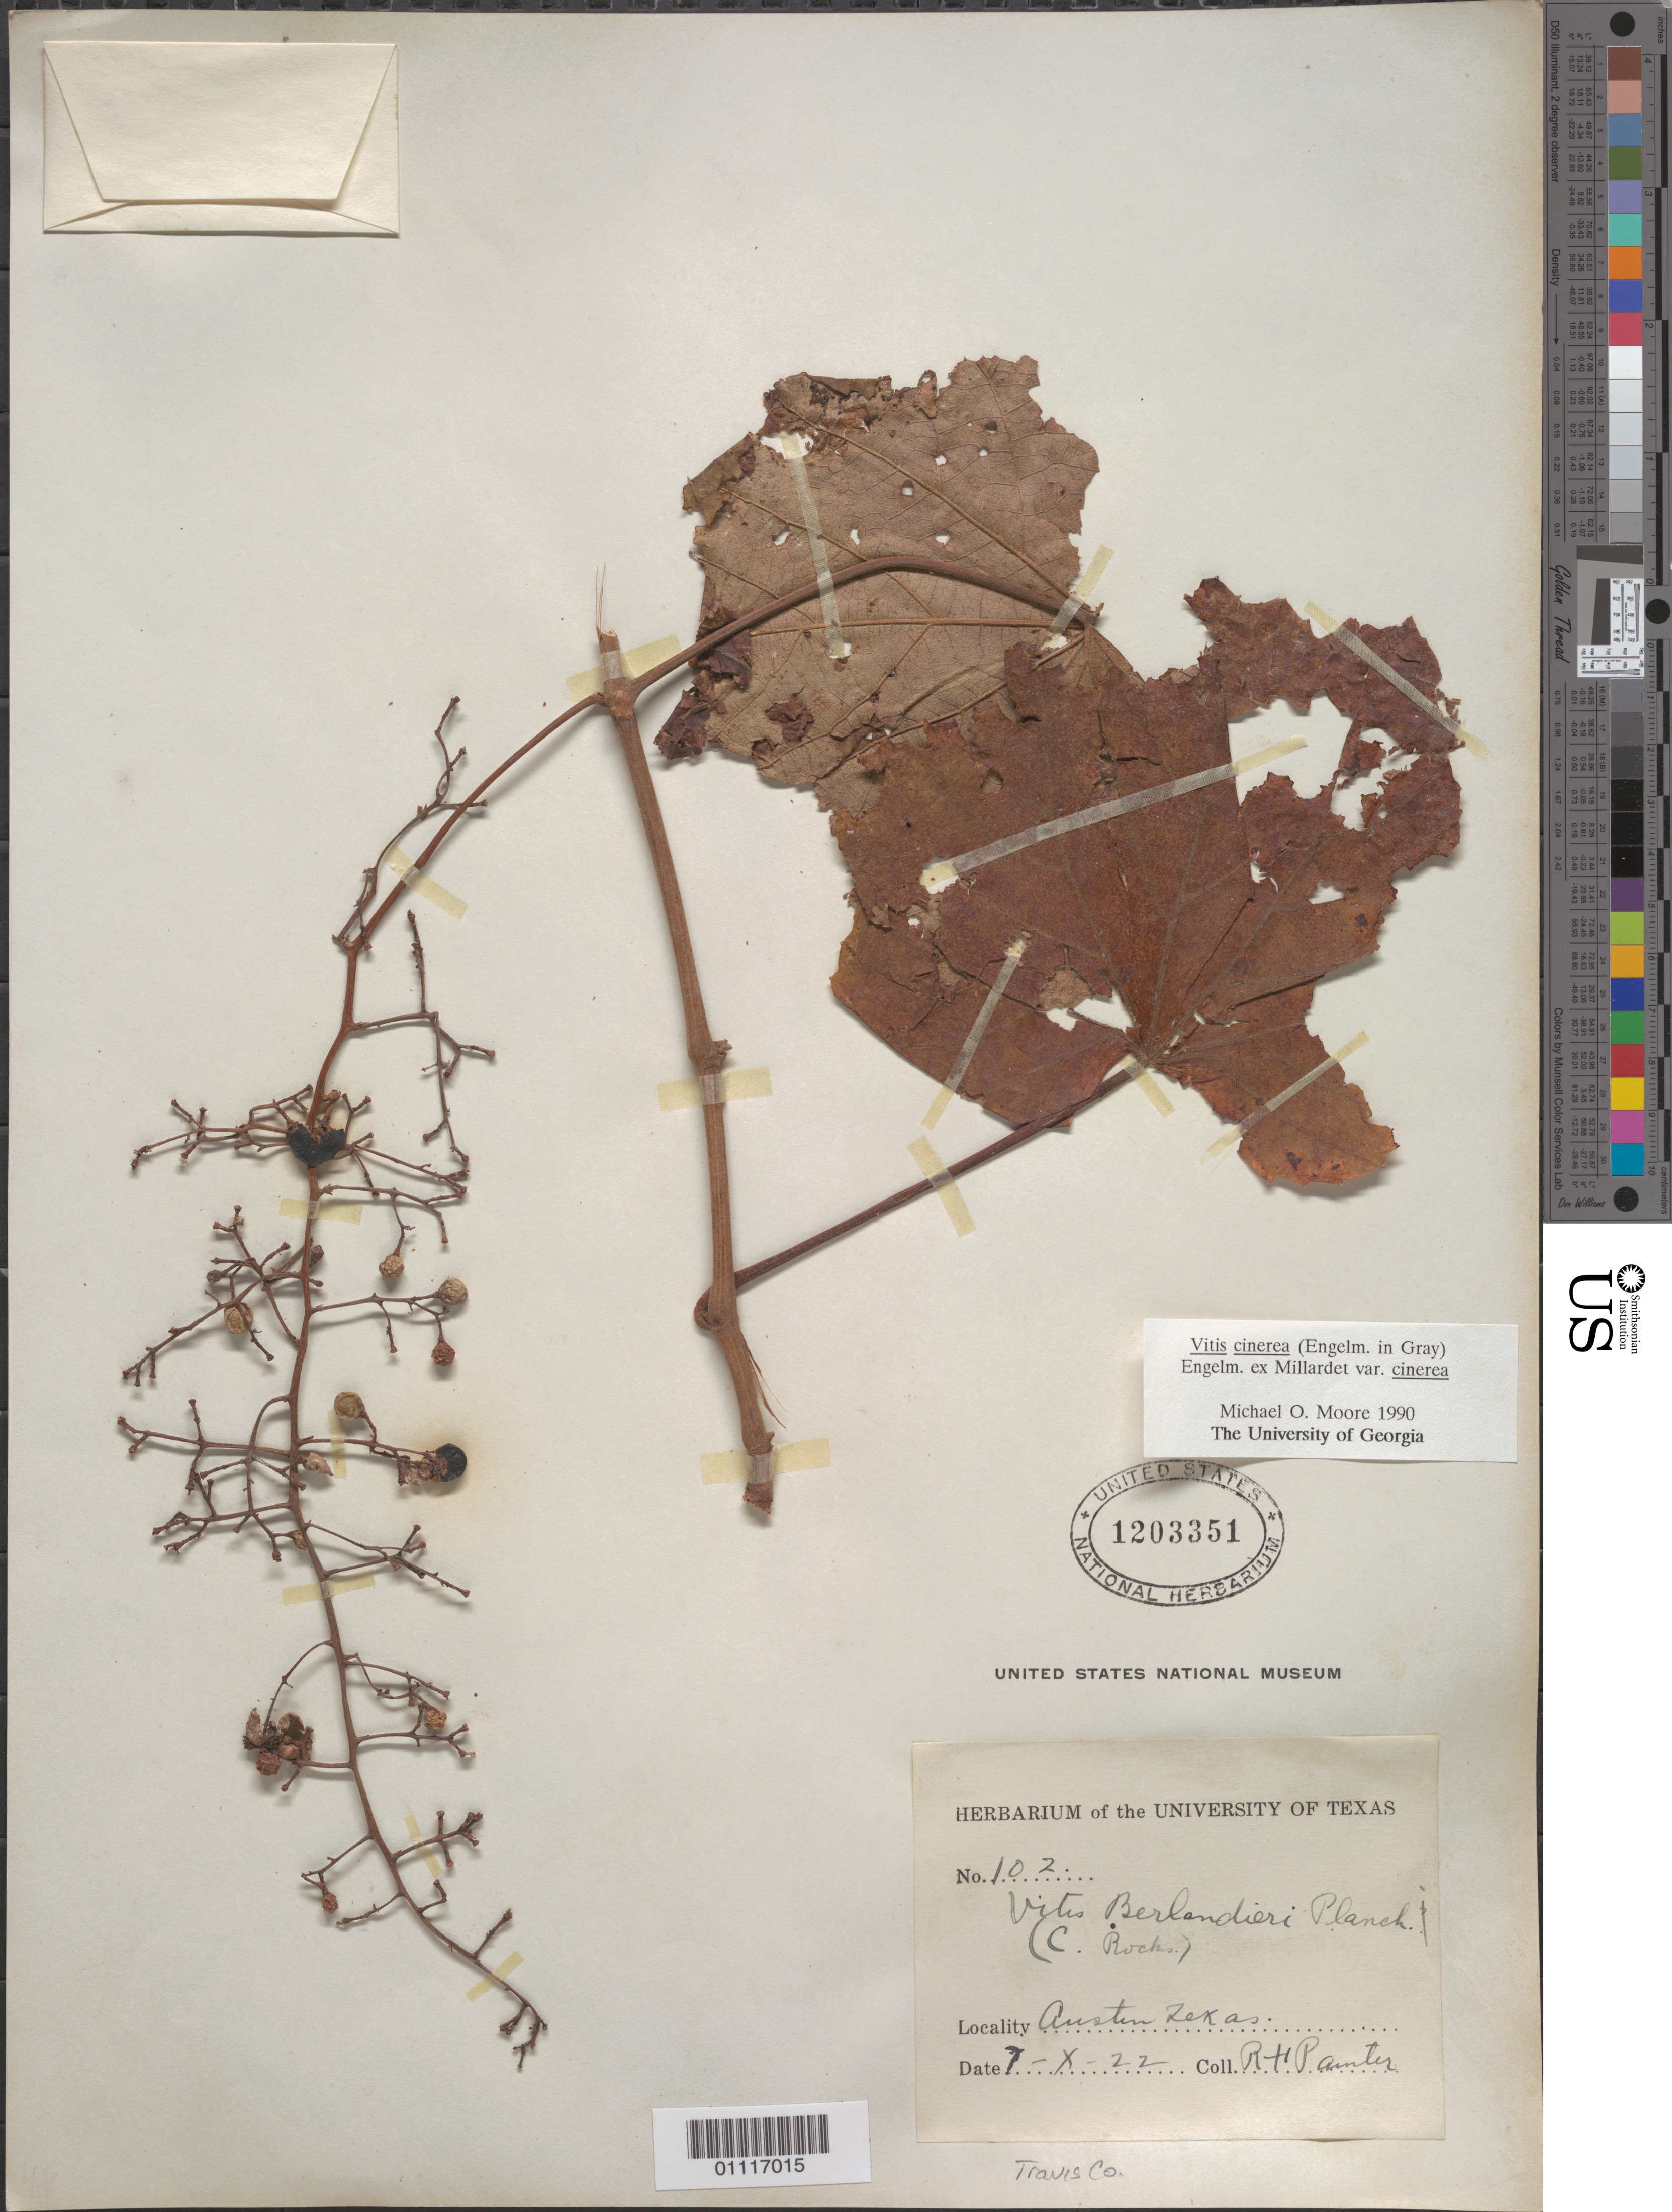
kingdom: Plantae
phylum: Tracheophyta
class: Magnoliopsida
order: Vitales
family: Vitaceae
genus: Vitis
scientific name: Vitis cinerea var. cinerea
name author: (Engelm.) Engelm. ex Millardet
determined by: Moore, M. O.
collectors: Painter, R. H.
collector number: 102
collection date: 1922-10-07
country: United States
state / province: Texas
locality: Austin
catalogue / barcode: US 1203351